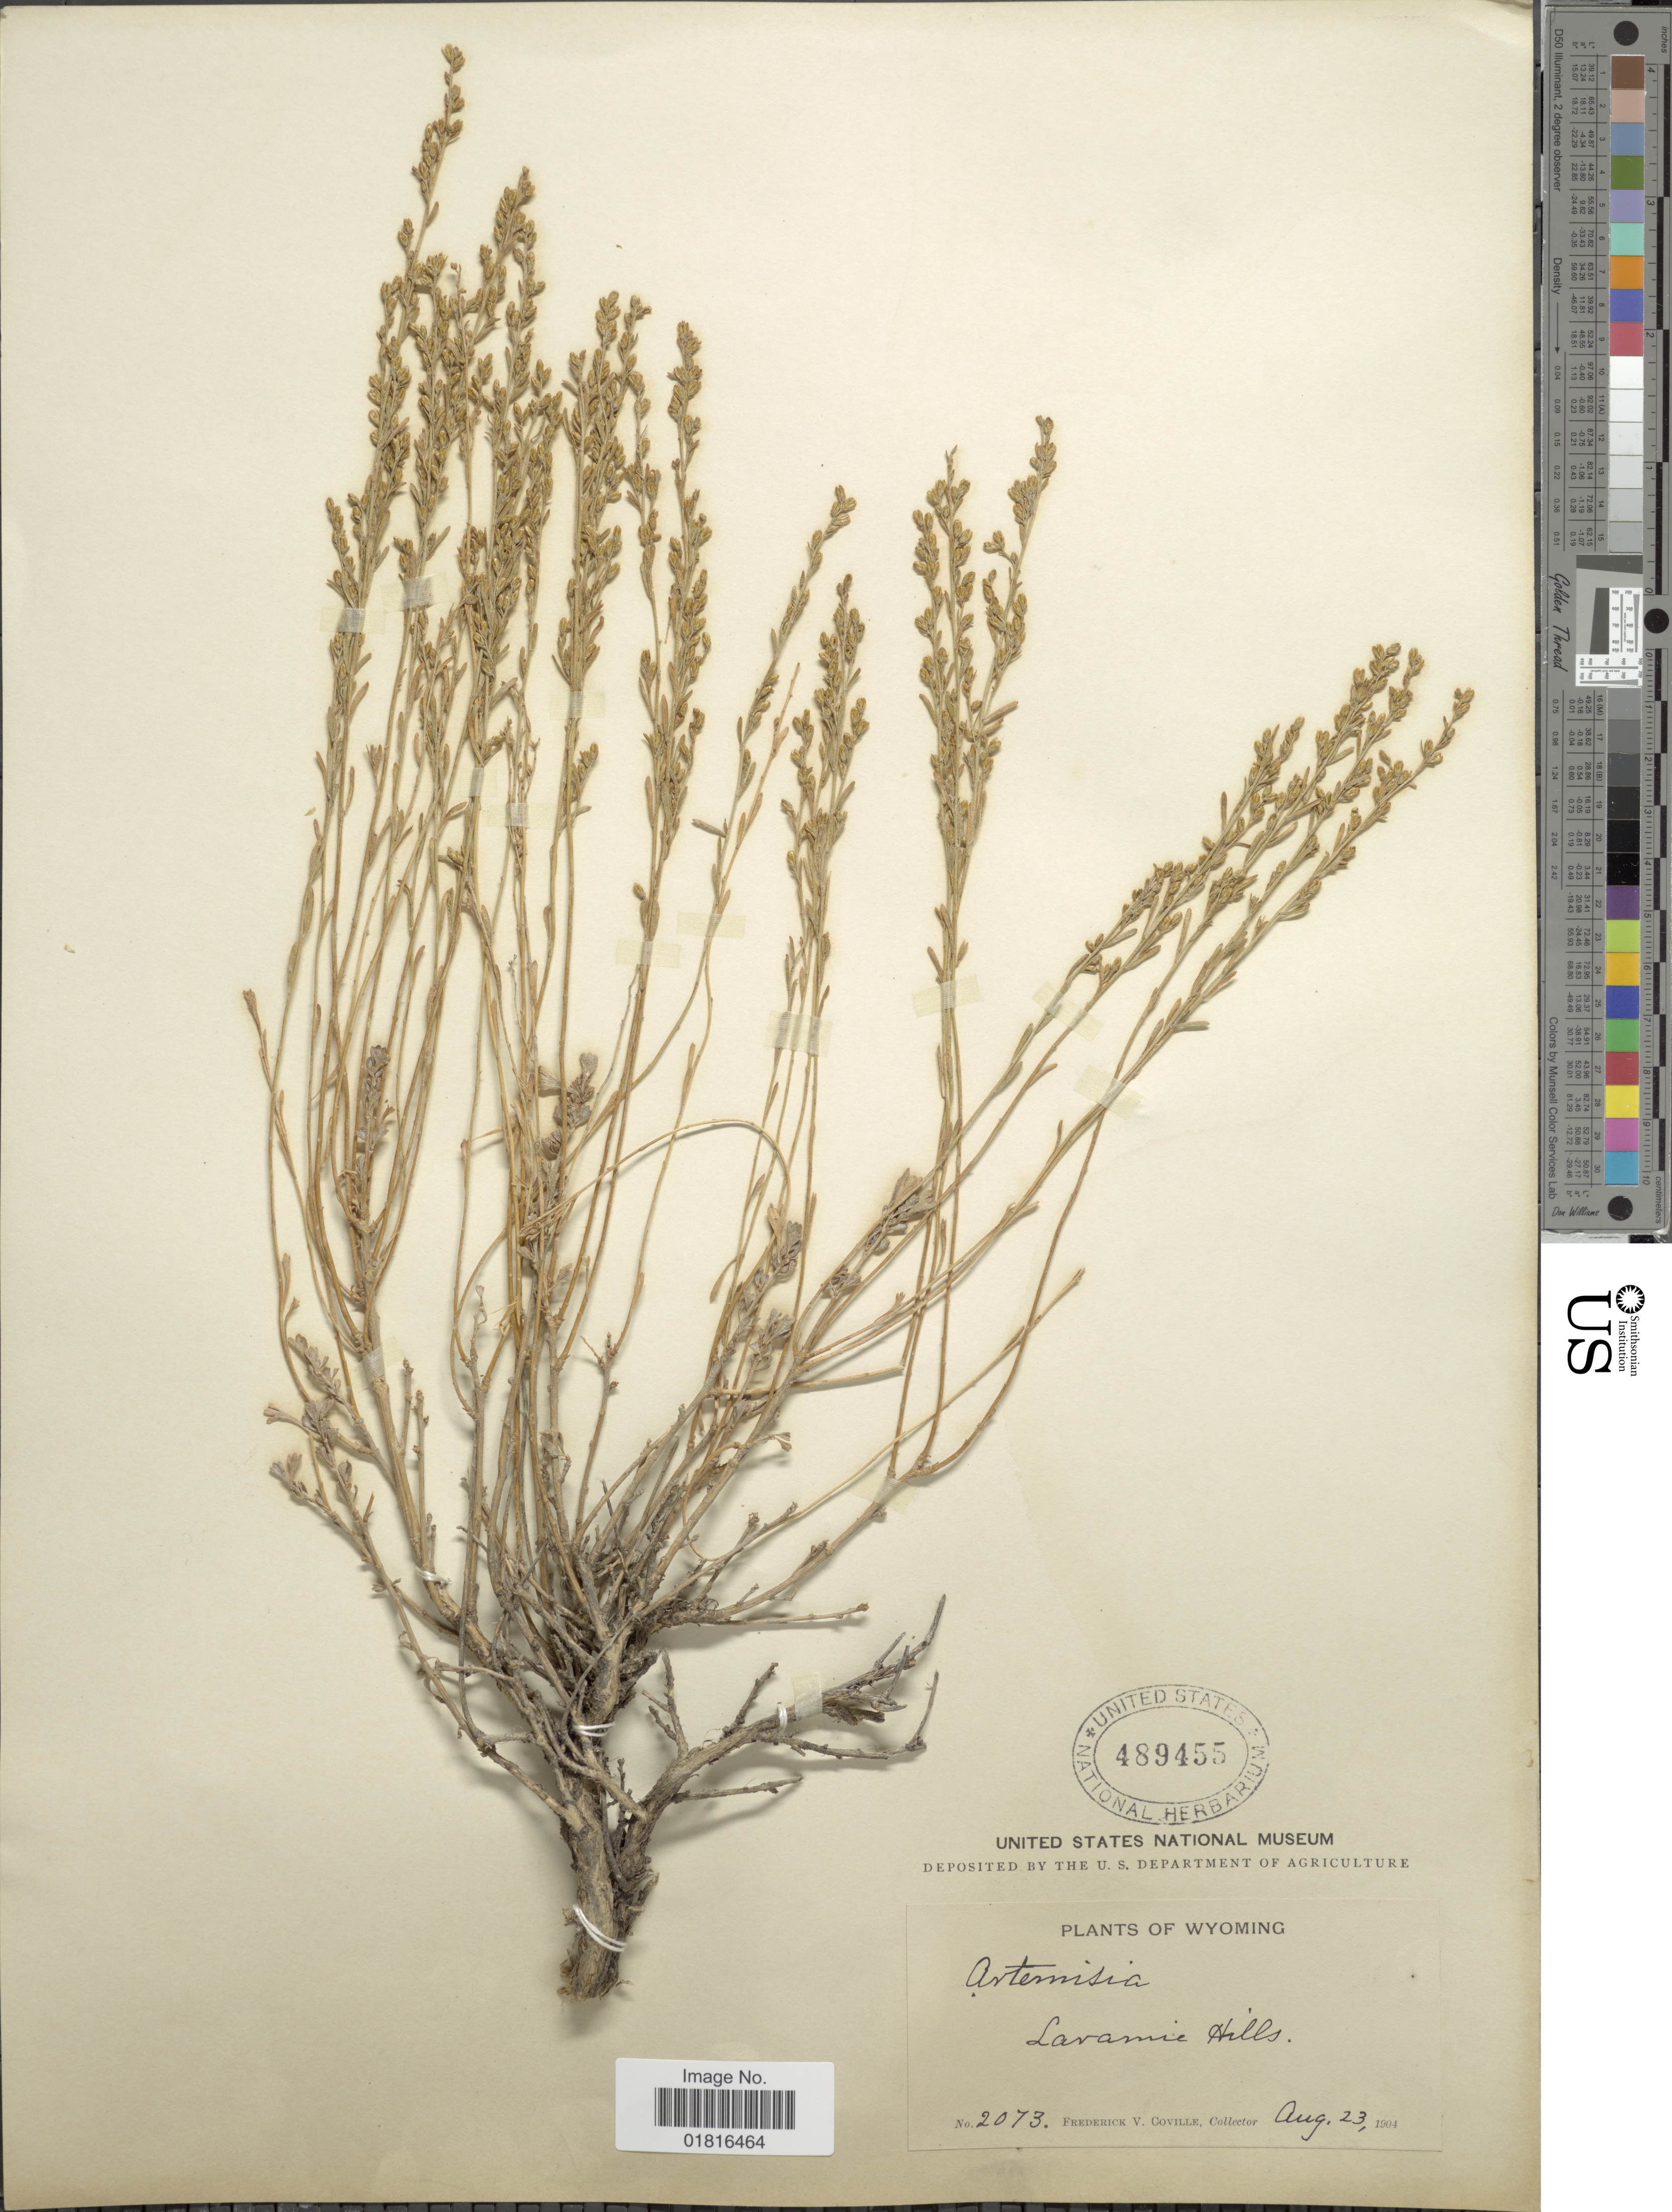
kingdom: Plantae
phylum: Tracheophyta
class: Magnoliopsida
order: Asterales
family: Asteraceae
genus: Artemisia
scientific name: Artemisia nova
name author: A. Nelson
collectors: F. V. Coville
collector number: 2073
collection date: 1904-08-23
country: United States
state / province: Wyoming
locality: Laramie Hills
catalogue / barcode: US 489455